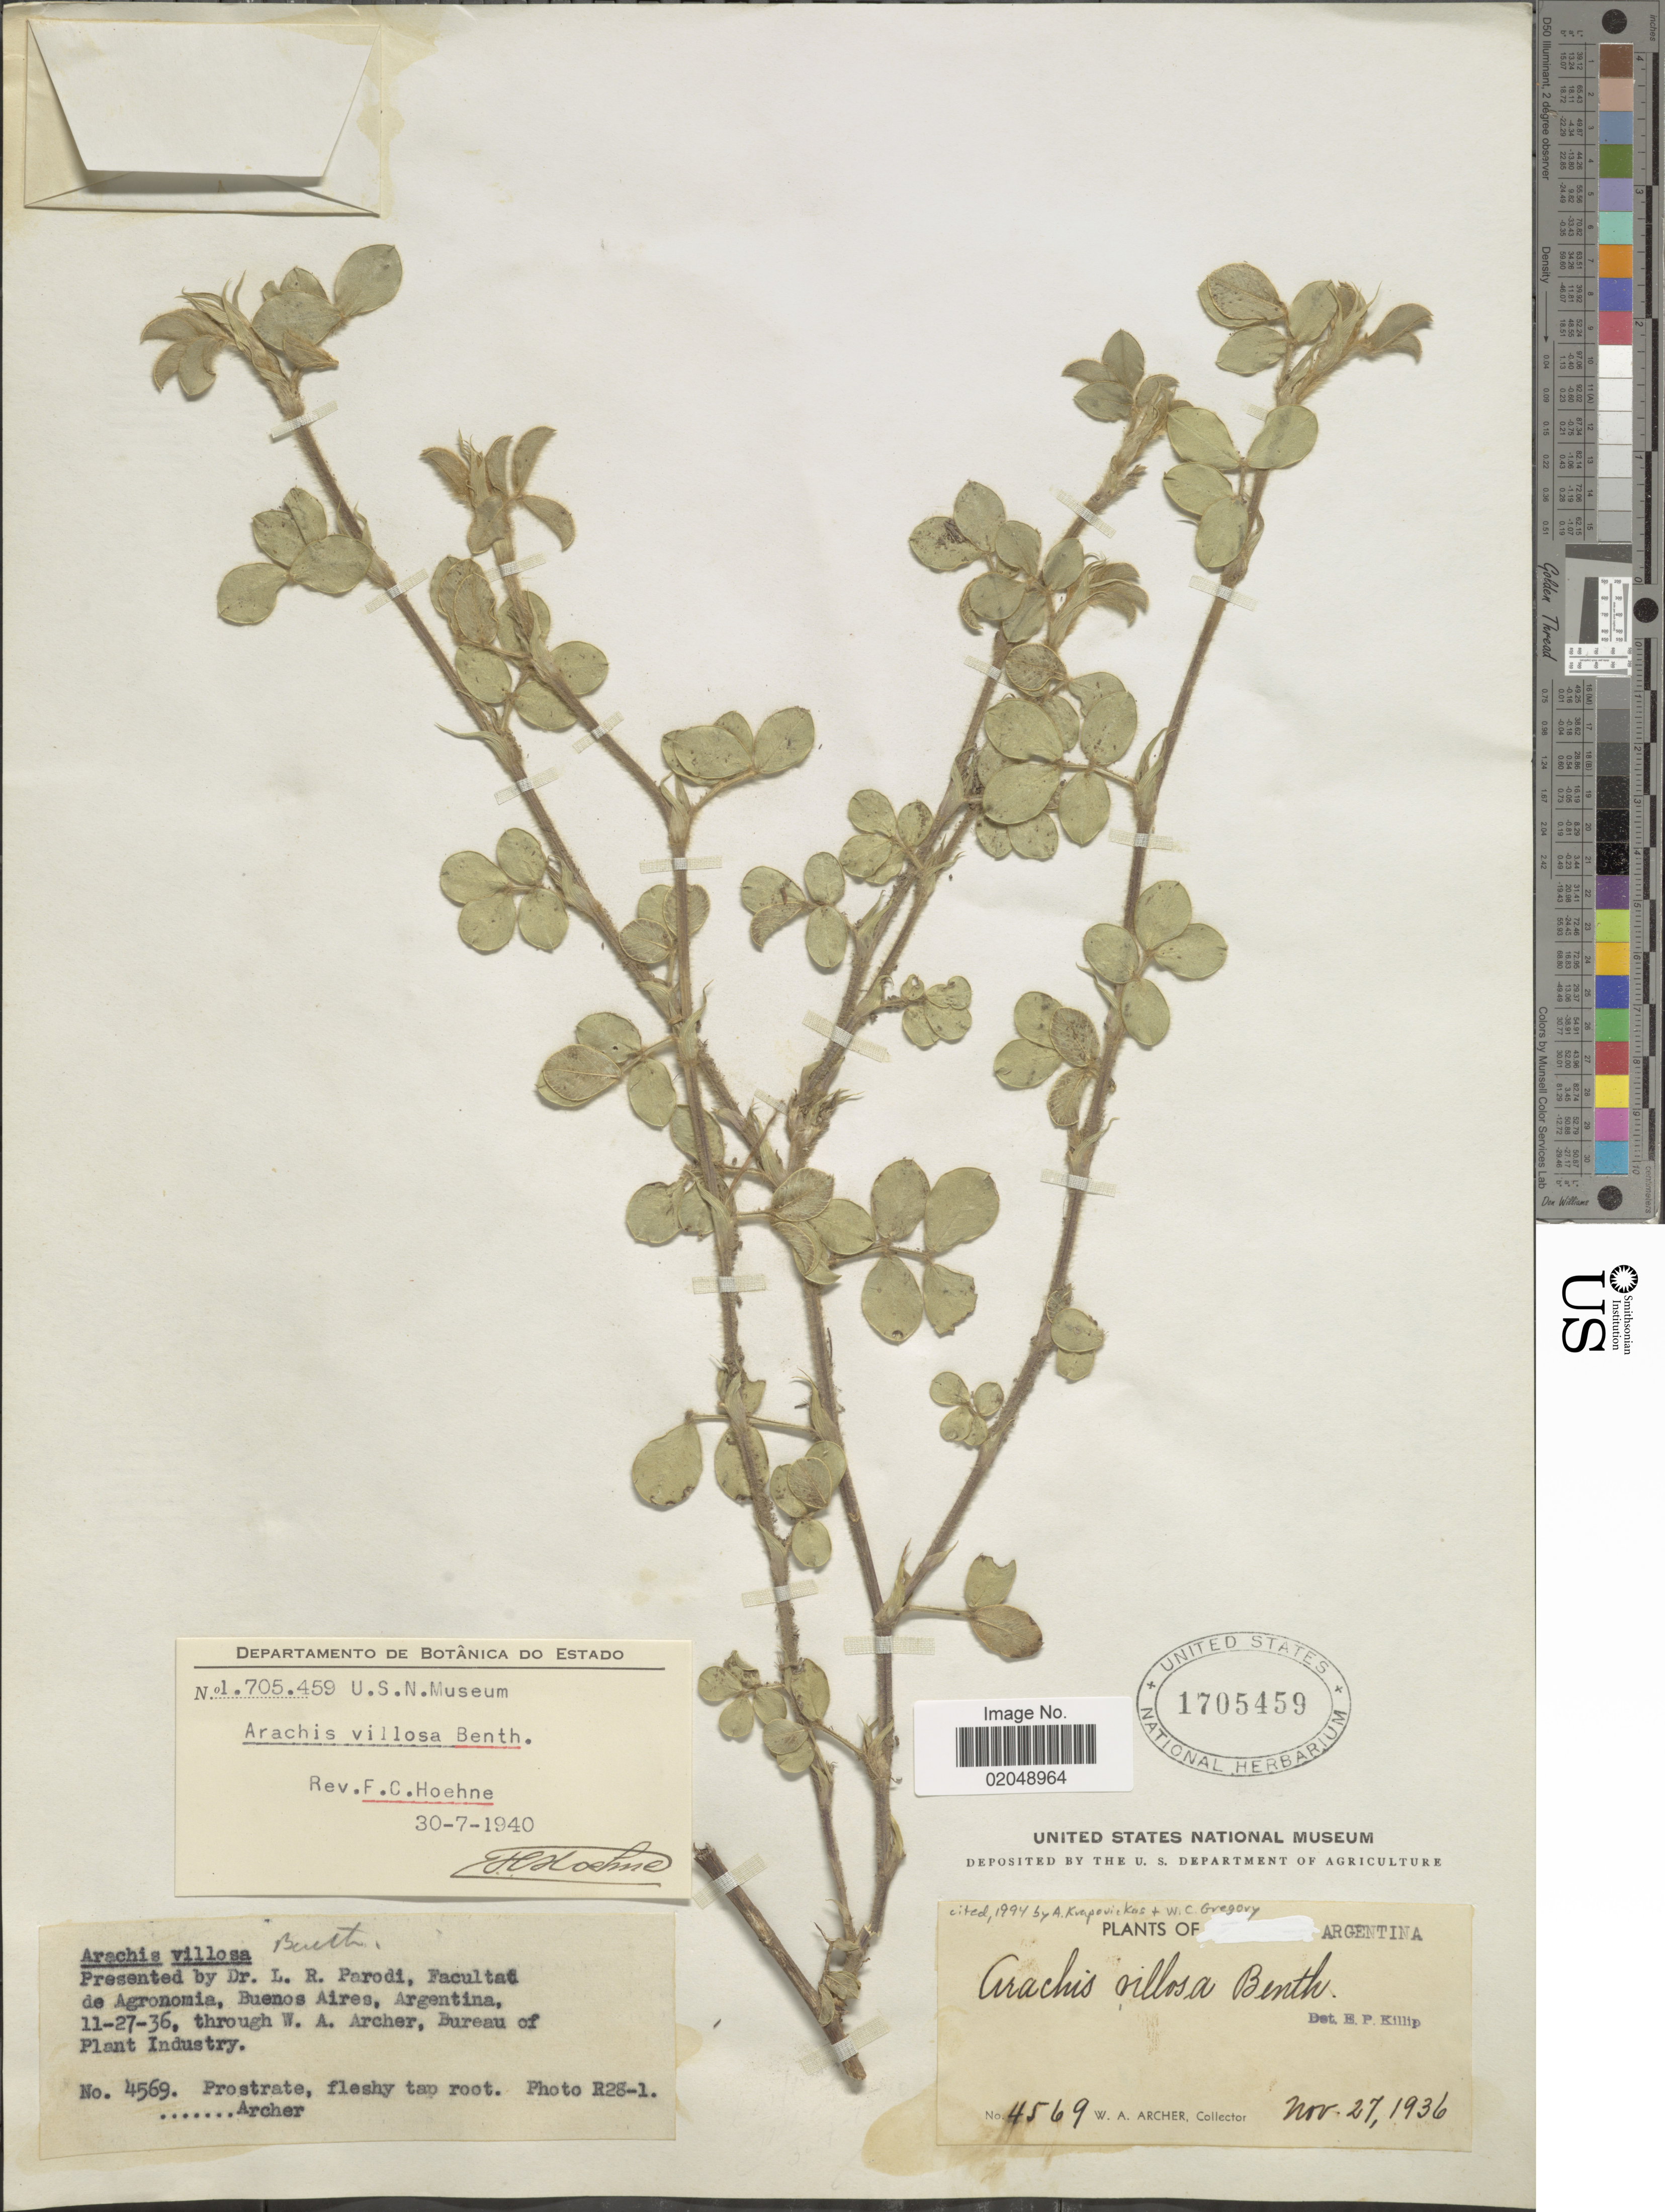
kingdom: Plantae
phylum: Tracheophyta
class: Magnoliopsida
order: Fabales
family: Fabaceae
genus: Arachis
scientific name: Arachis villosa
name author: Benth.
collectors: W. A. Archer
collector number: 4569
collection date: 1936-11-27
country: Argentina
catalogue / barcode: US 1705459